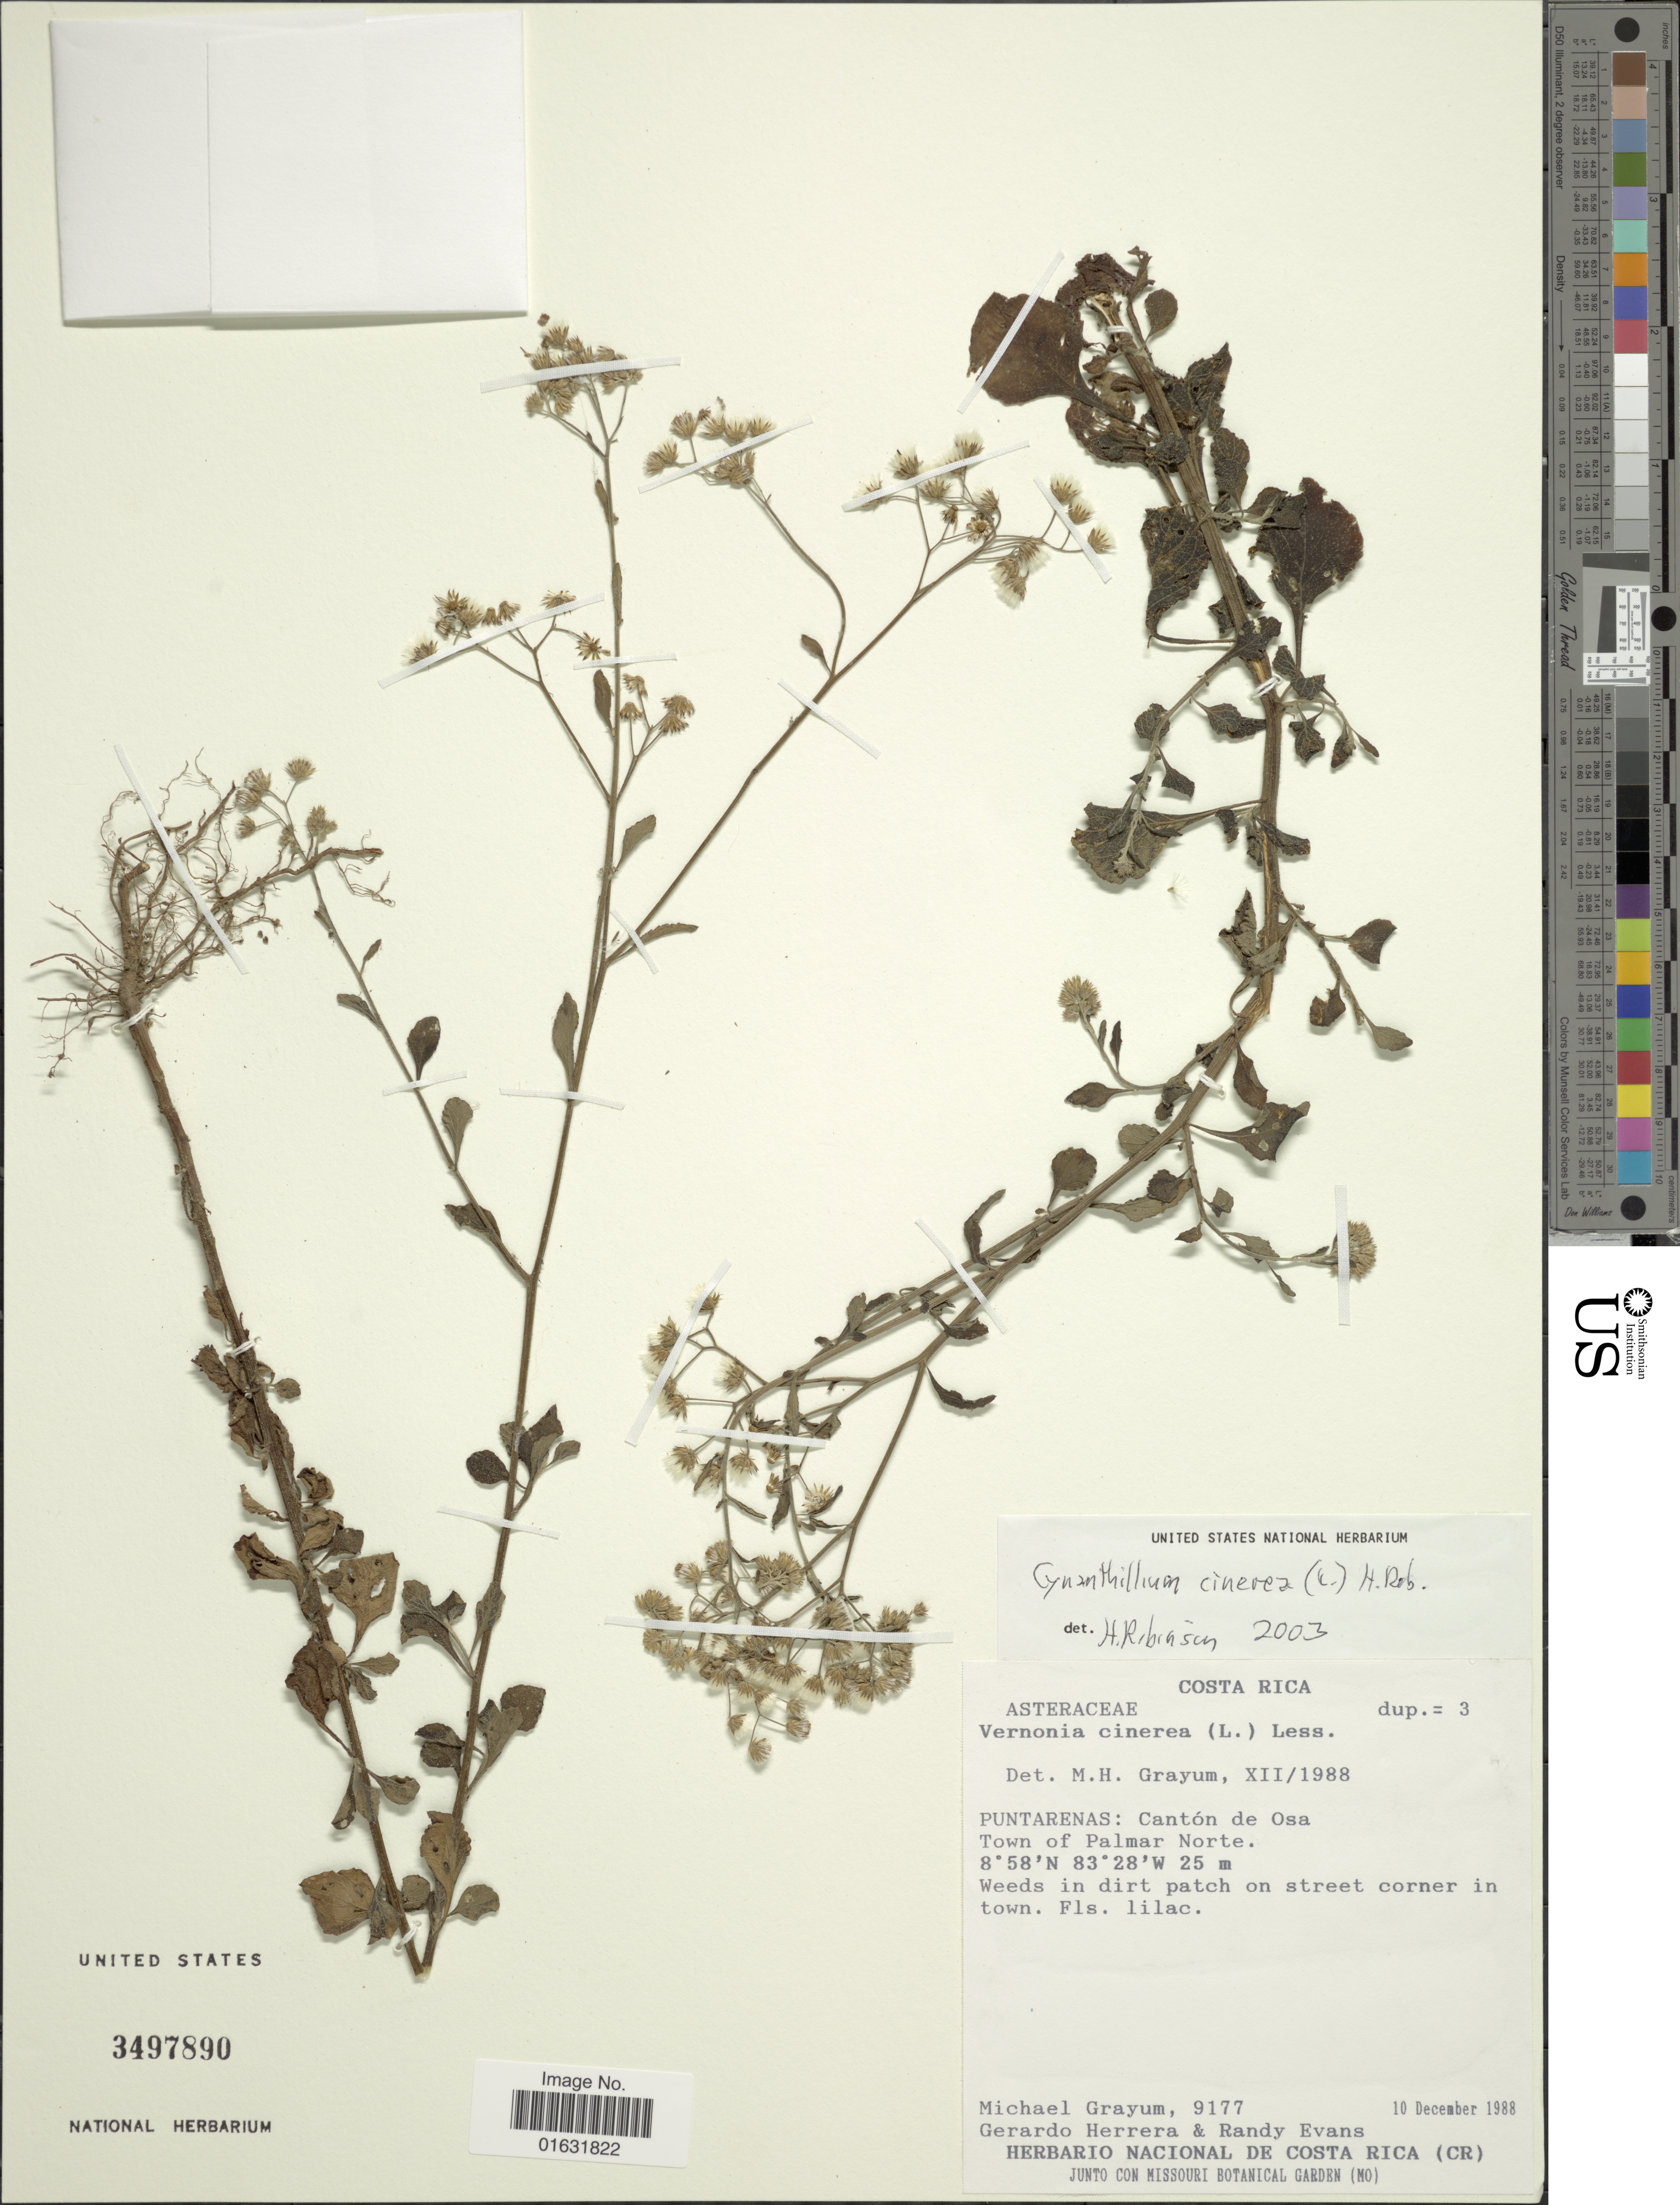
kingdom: Plantae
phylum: Tracheophyta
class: Magnoliopsida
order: Asterales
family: Asteraceae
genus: Cyanthillium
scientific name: Cyanthillium cinereum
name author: (L.) H. Rob.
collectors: M. H. Grayum, G. Herrera & R. Evans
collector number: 9177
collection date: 1988-12-10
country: Costa Rica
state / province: Puntarenas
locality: Canton de Osa, Town of Palmar Norte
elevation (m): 25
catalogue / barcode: US 3497890